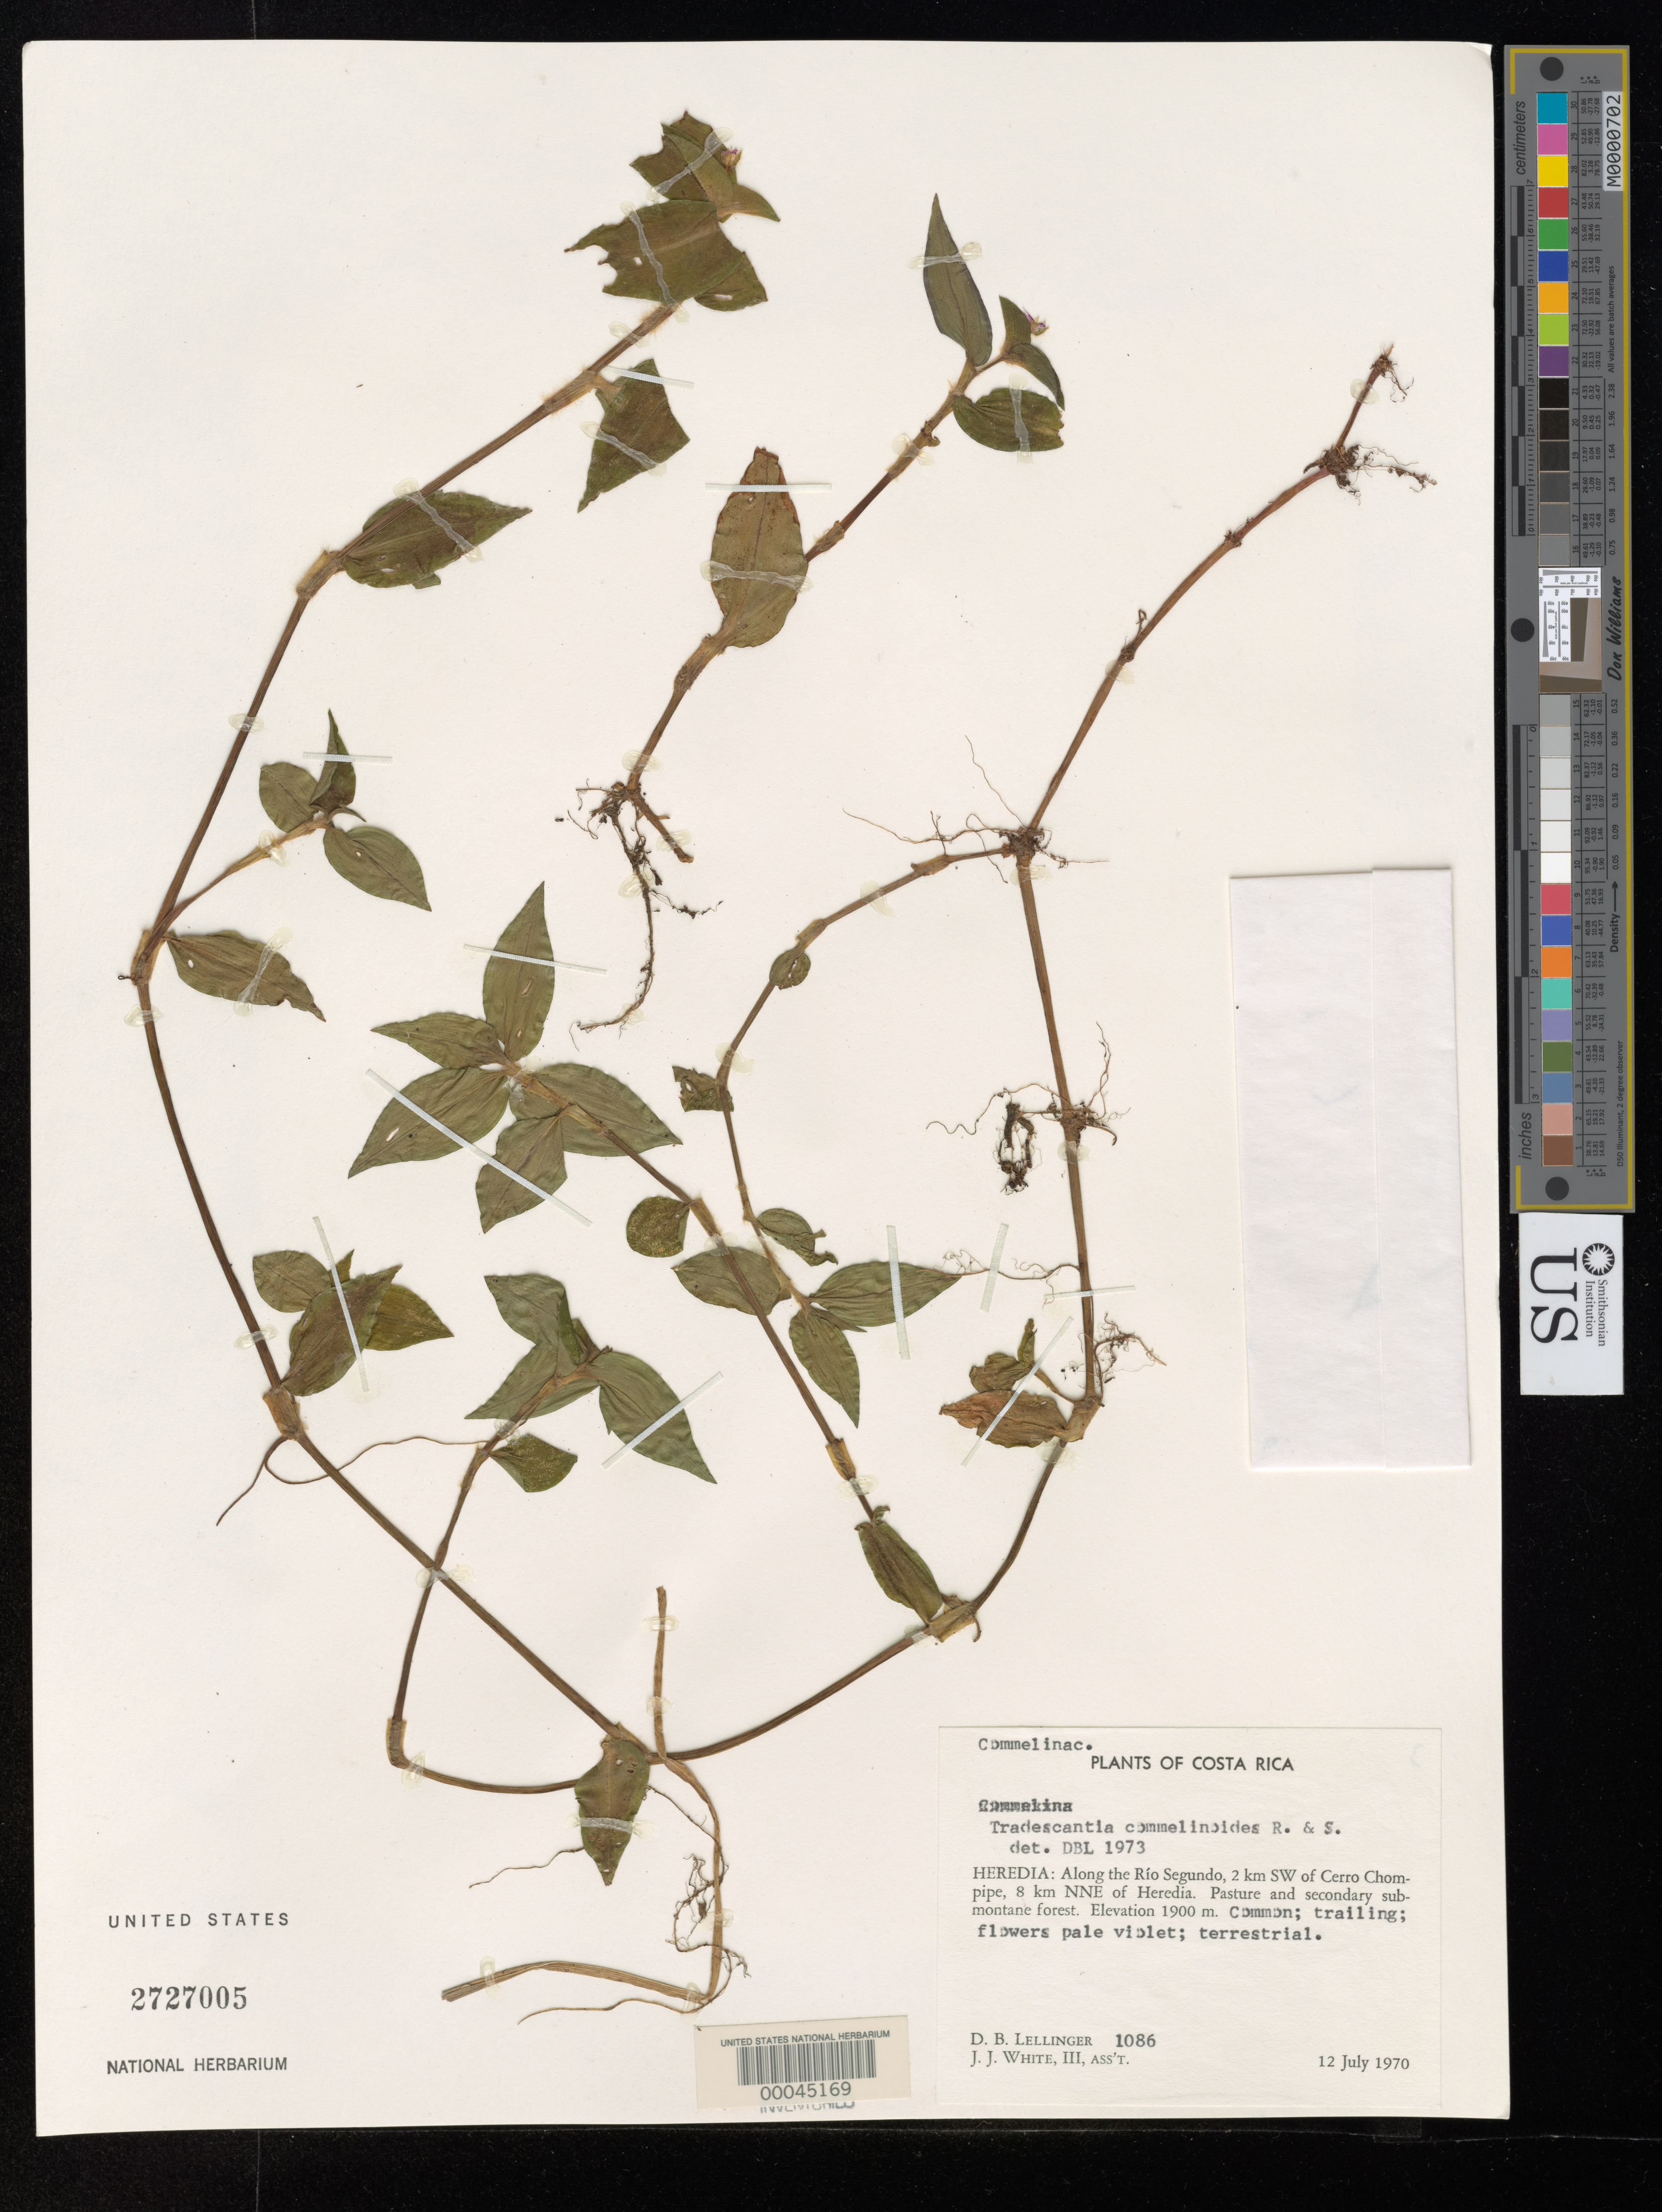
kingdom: Plantae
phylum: Tracheophyta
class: Liliopsida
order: Commelinales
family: Commelinaceae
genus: Tradescantia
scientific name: Tradescantia poelliae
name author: D.R. Hunt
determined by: Strong, Mark T., (BOT), Smithsonian Institution - National Museum of Natural History (UNITED STATES)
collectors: D. B. Lellinger & J. J. White III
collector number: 1086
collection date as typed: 12 Jul 1970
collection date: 1970-07-12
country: Costa Rica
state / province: Heredia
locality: Rio segundo, sw of cerro chompipe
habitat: Pasture and secondary submontane forest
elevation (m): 1900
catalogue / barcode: US 2727005